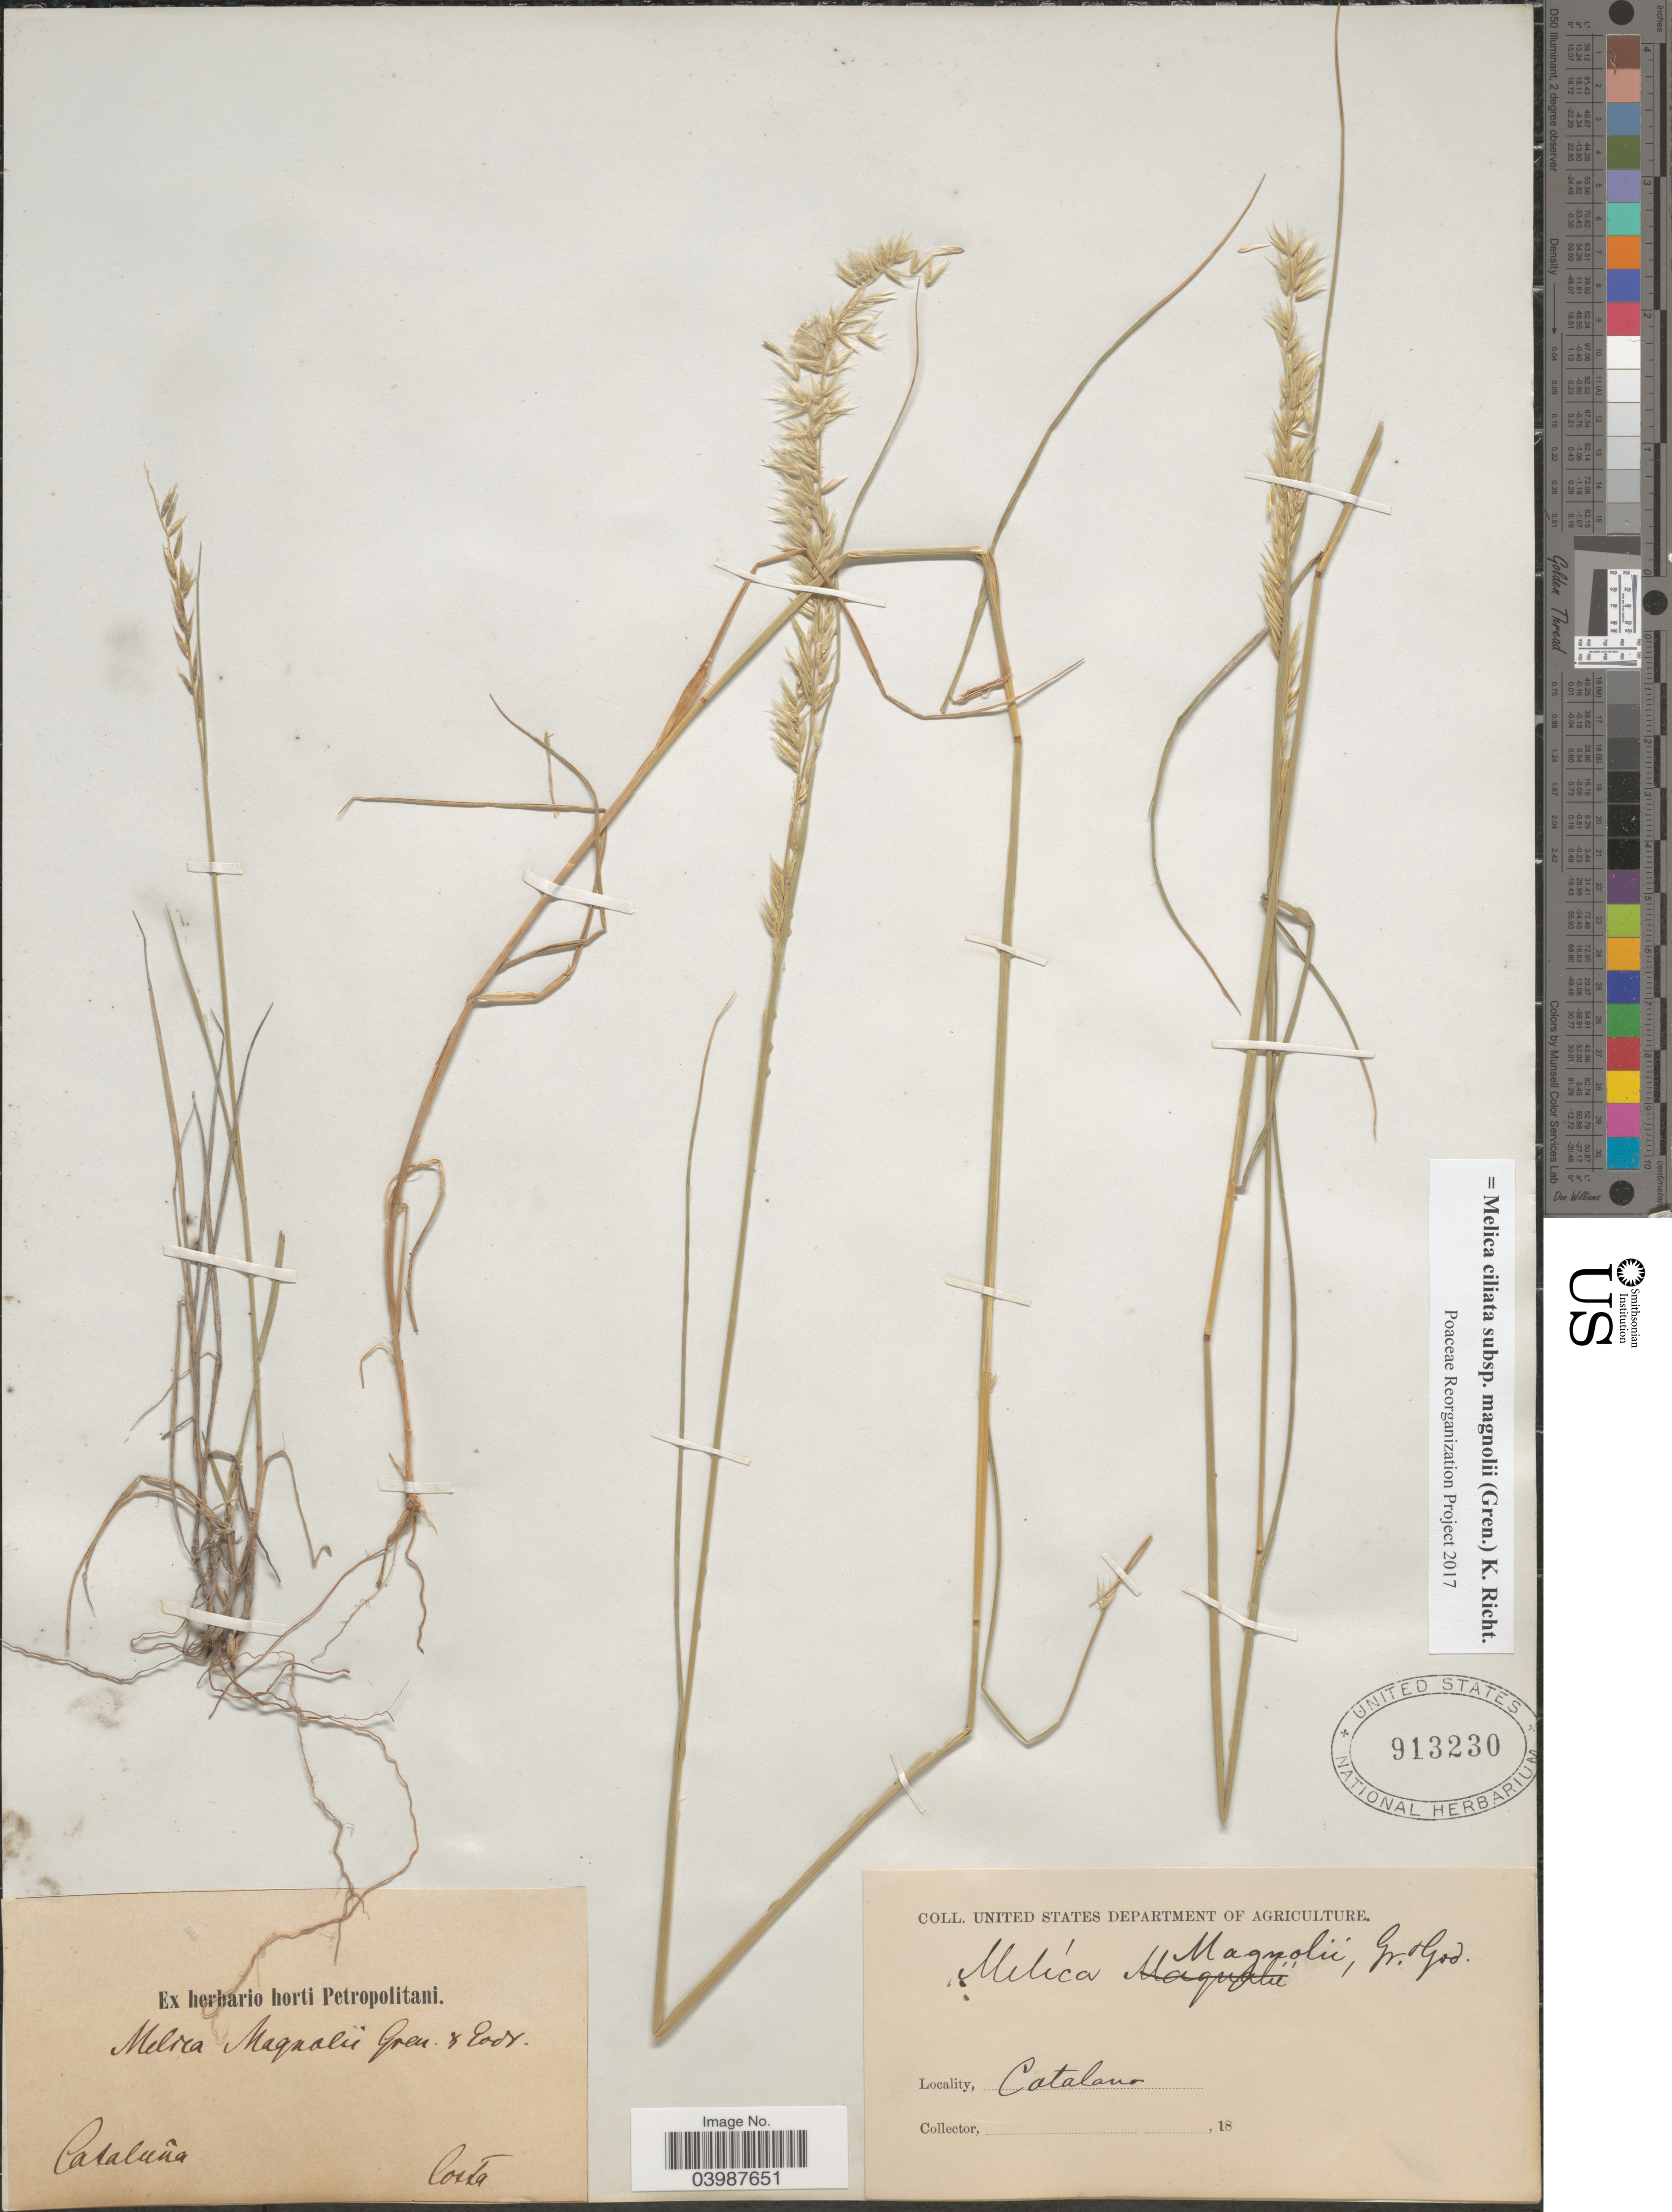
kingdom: Plantae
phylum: Tracheophyta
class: Liliopsida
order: Poales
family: Poaceae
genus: Melica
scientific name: Melica ciliata subsp. magnolii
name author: K. Richt.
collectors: -. Costa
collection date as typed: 18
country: Spain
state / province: Catalunya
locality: Cataluña.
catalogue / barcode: US 913230